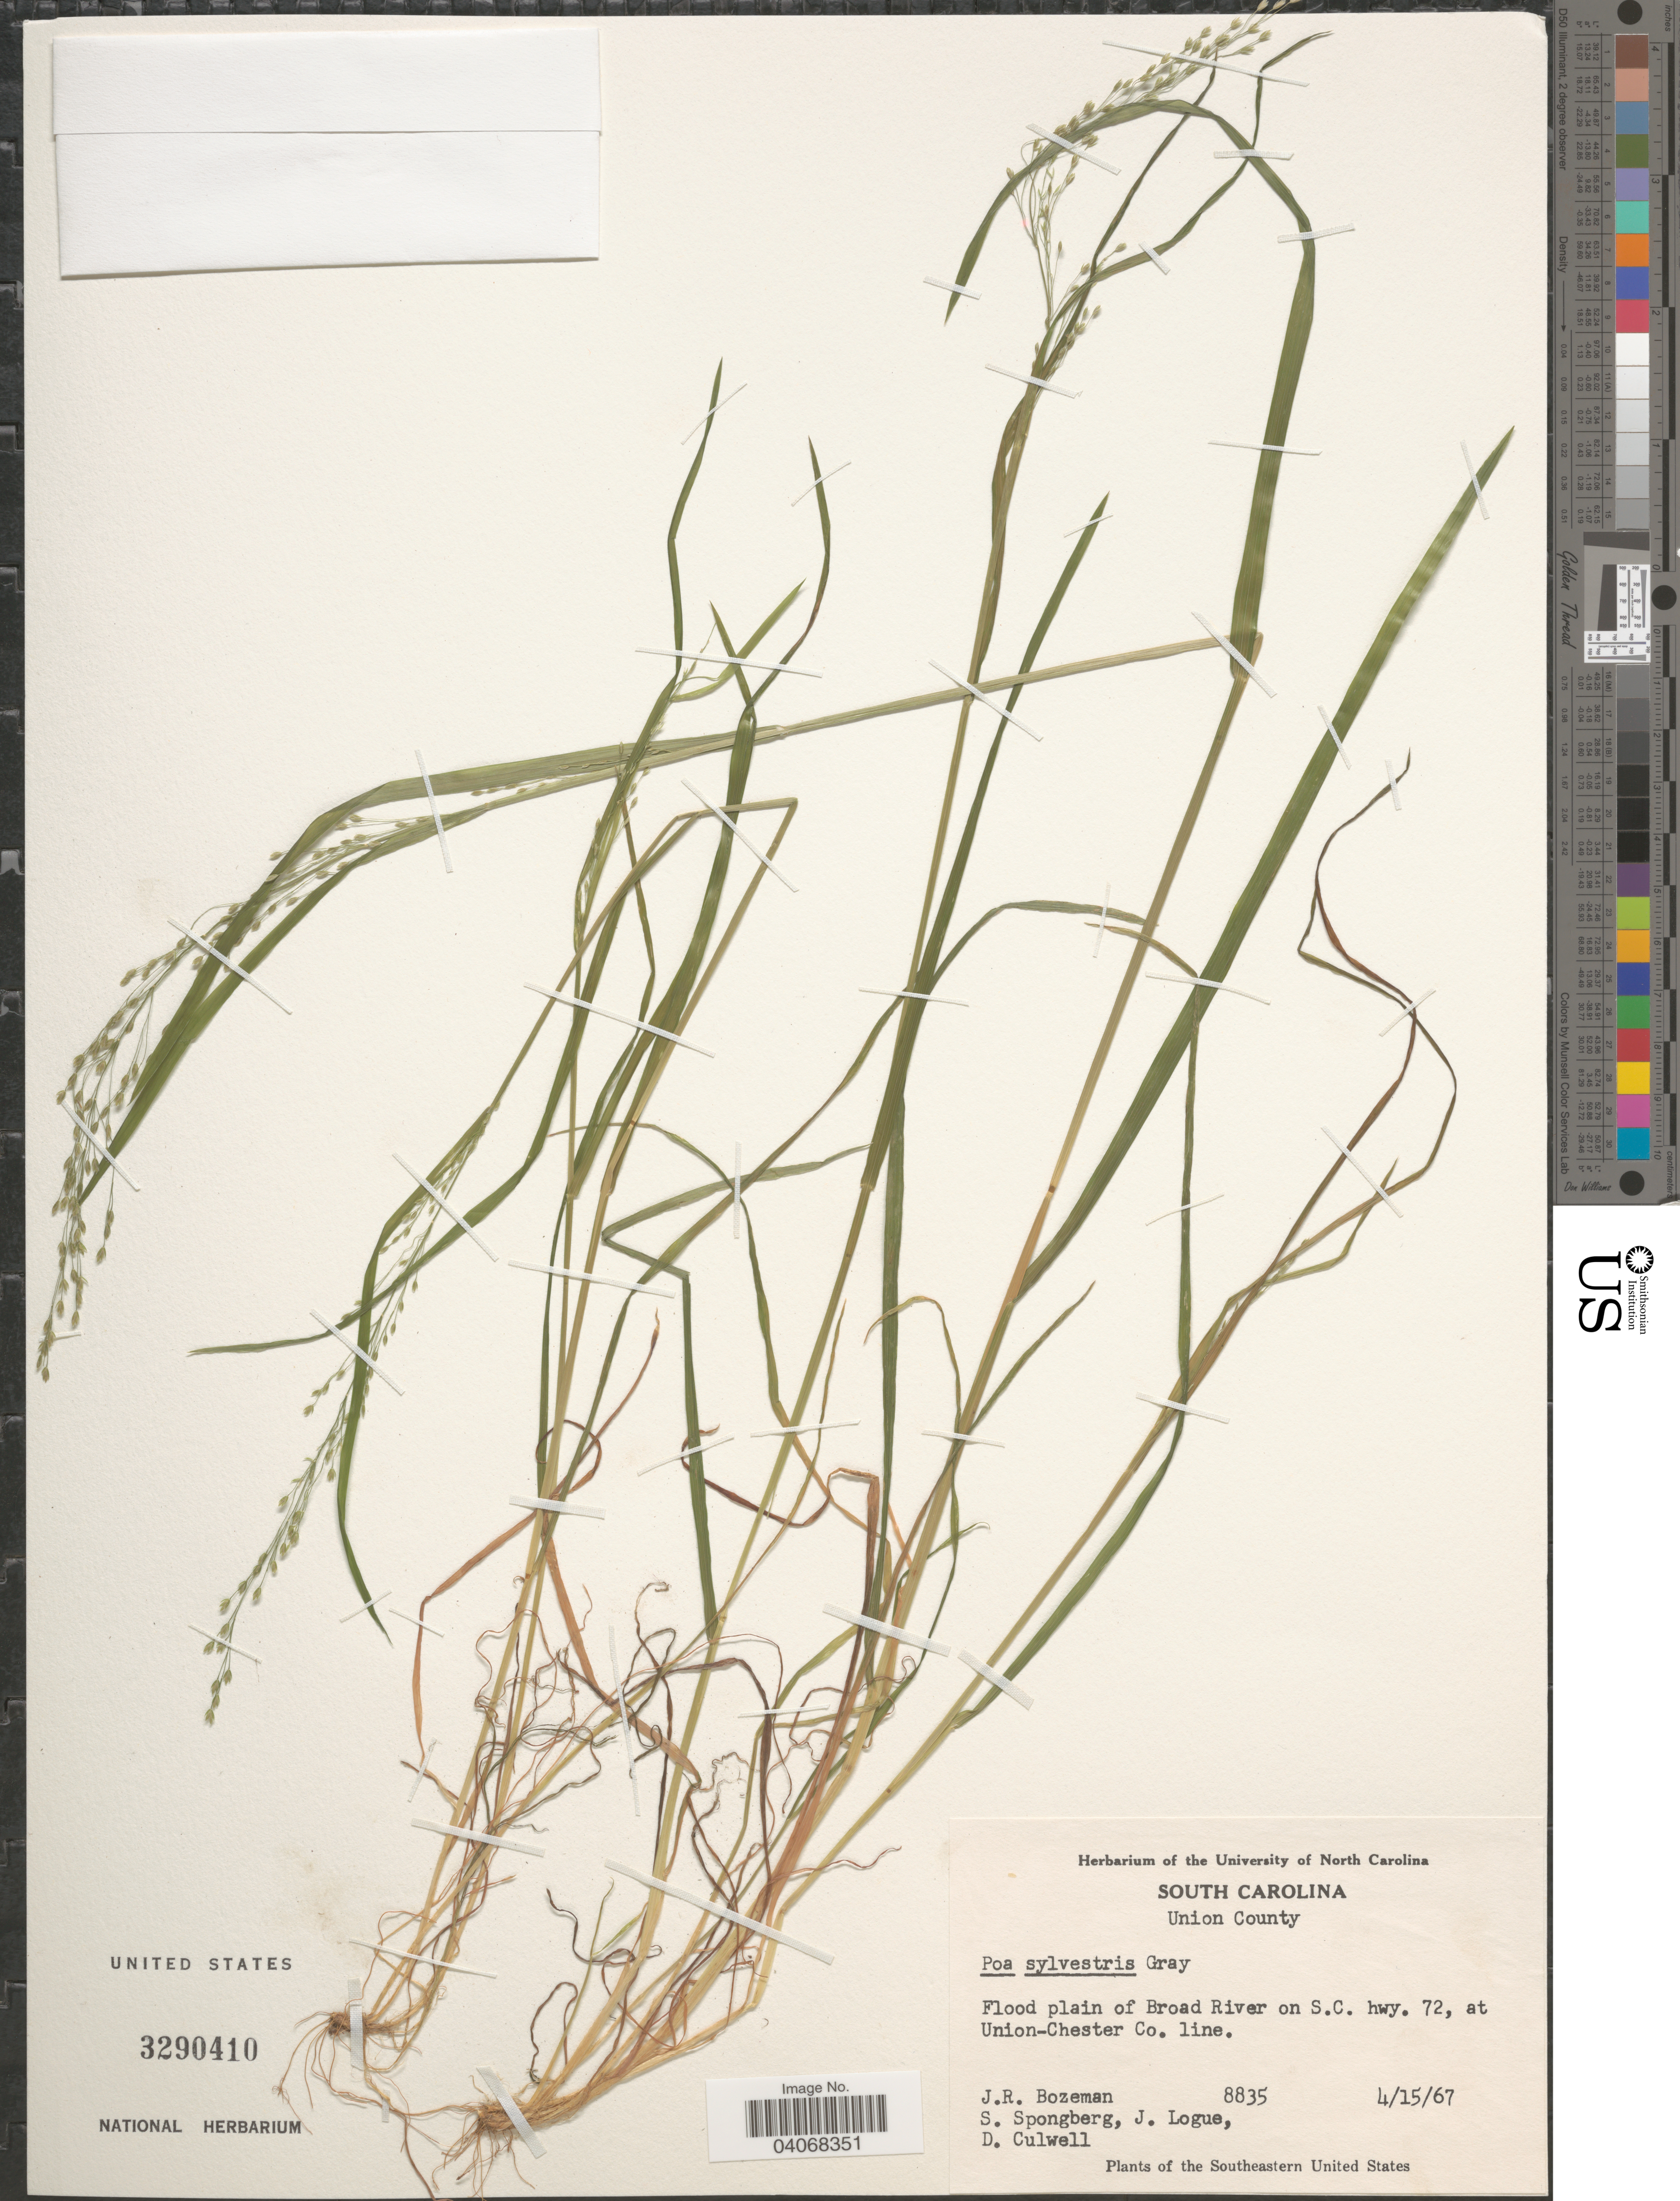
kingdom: Plantae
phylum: Tracheophyta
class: Liliopsida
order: Poales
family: Poaceae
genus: Poa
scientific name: Poa sylvestris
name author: A. Gray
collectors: J. R. Bozeman, S. A.Spongberg, J. Logue & D. Culwell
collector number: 8835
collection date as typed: Transcribed d/m/y: 15/4/67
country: United States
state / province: South Carolina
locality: Union County. Flood plain of Broad River on S.C. hwy. 72, at Union-Chester Co. line. Southeastern United States.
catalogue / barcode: US 3290410